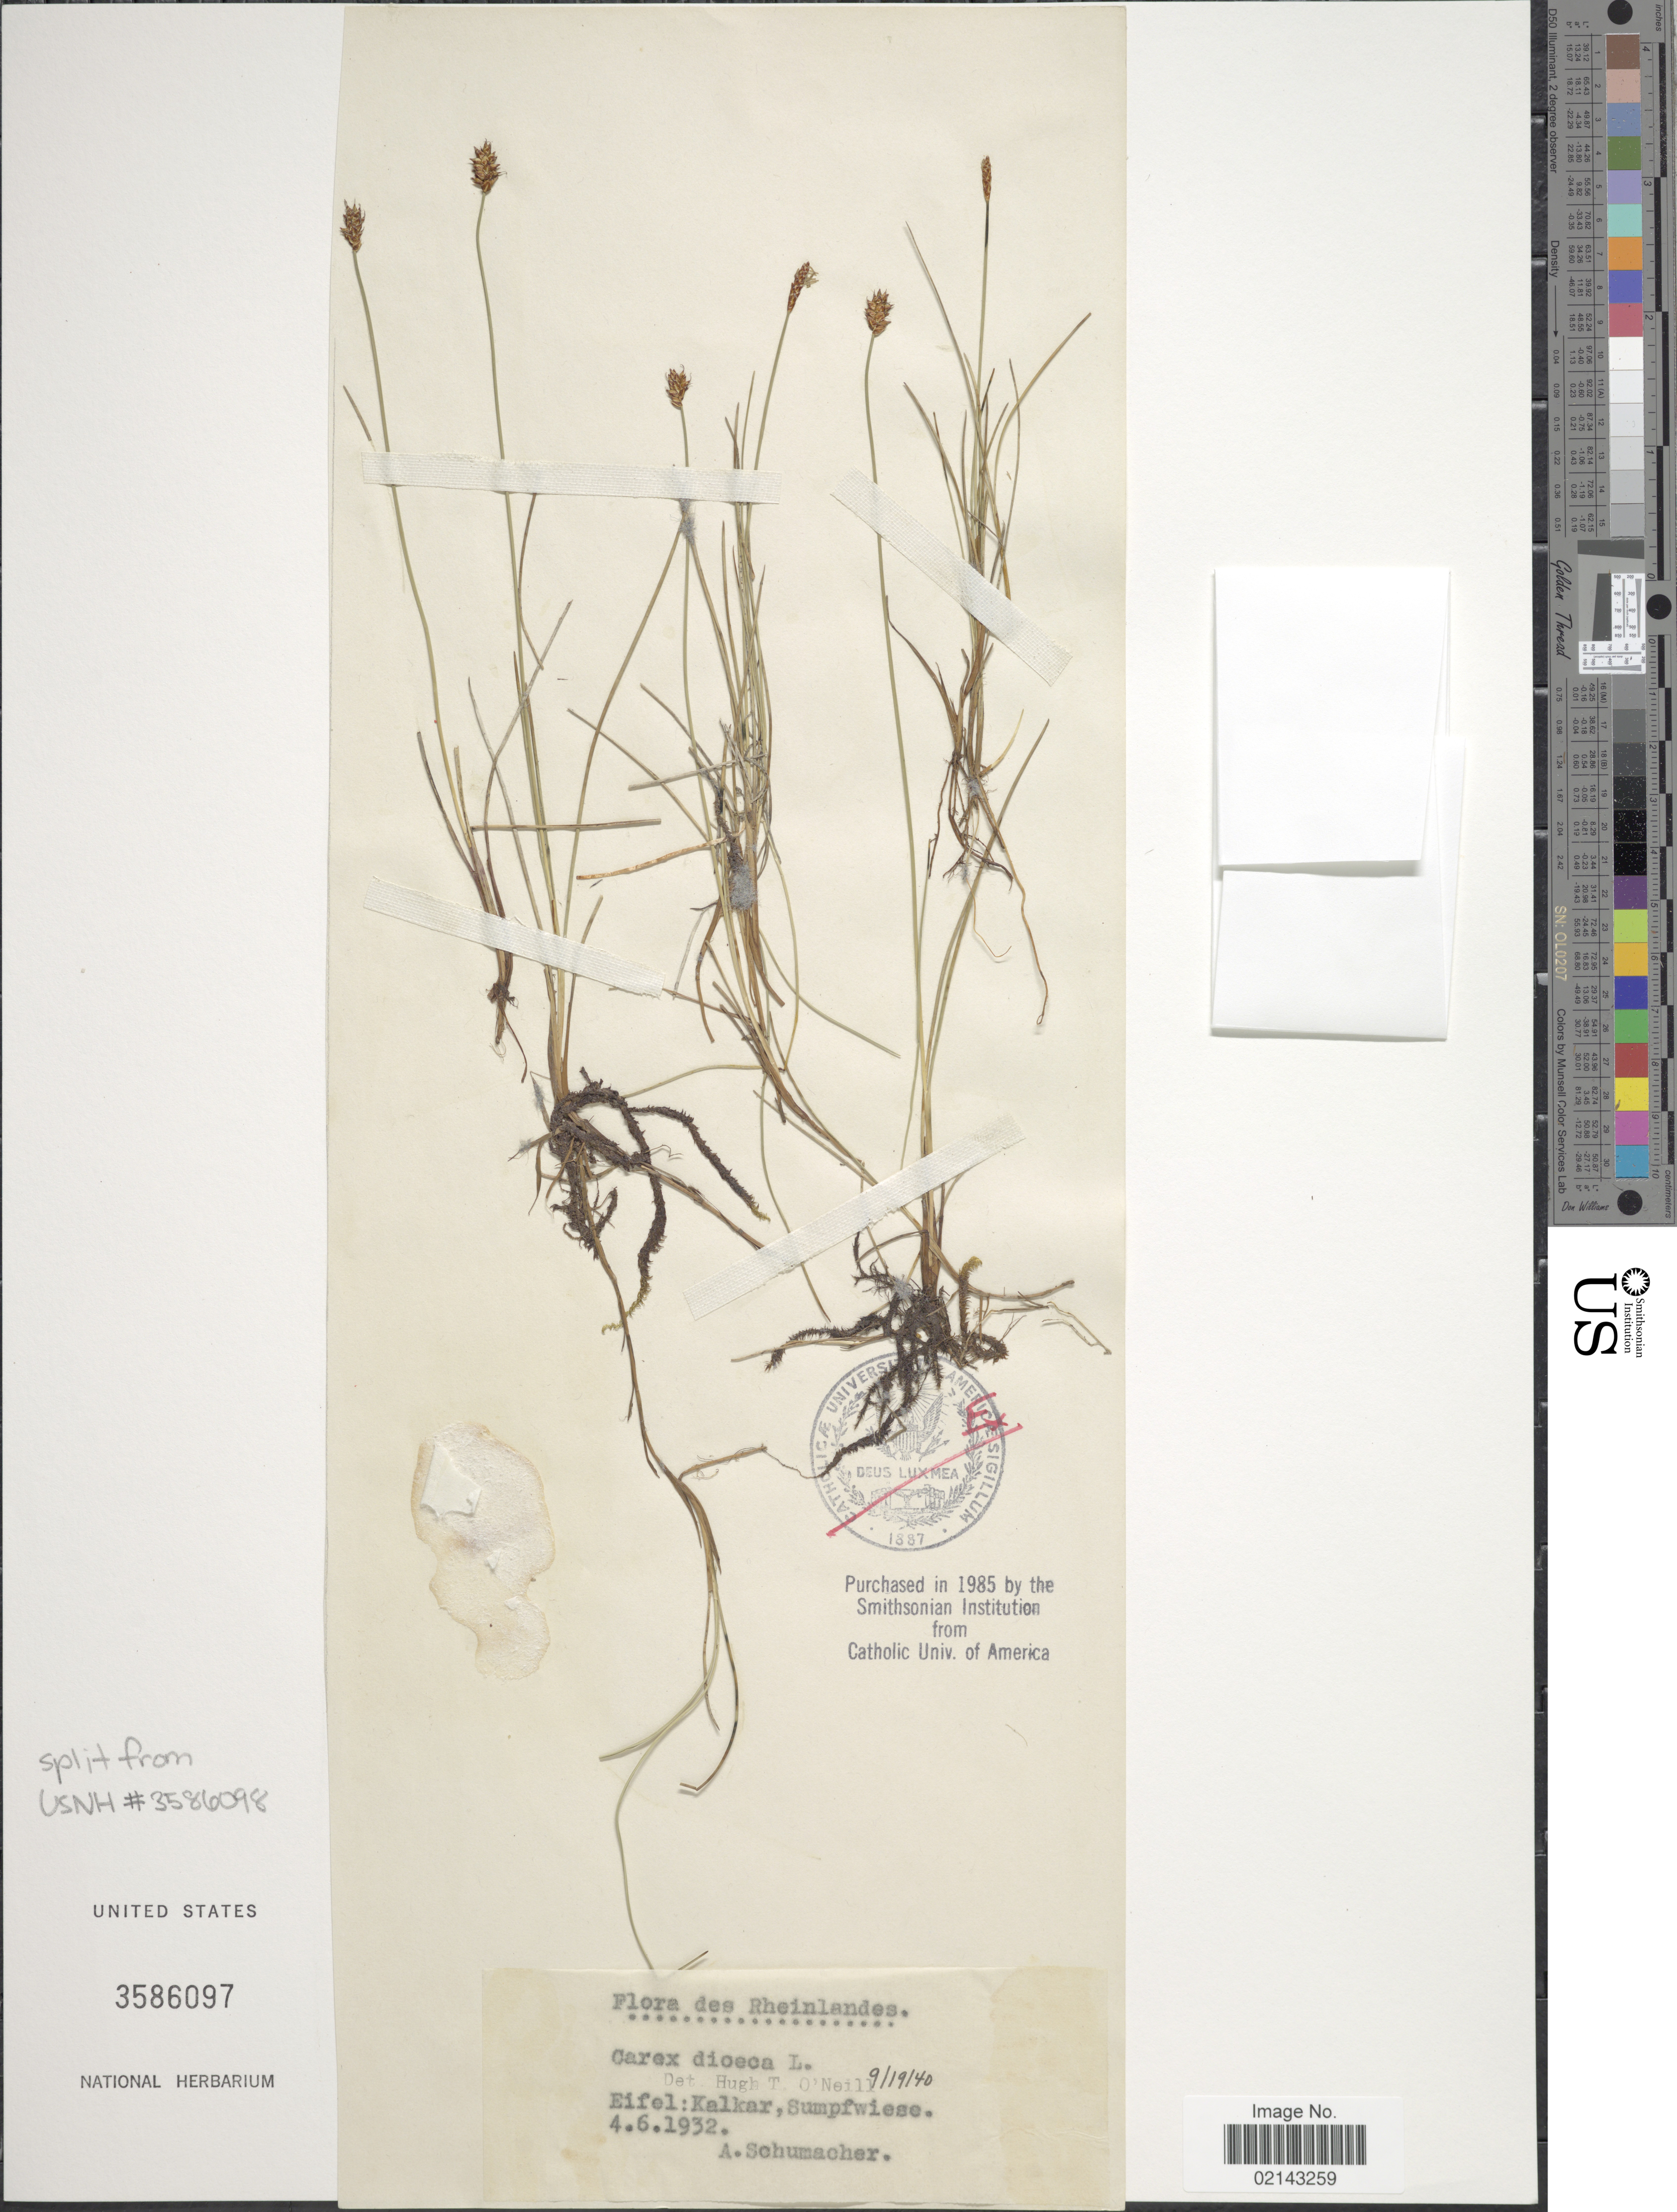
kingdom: Plantae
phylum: Tracheophyta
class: Liliopsida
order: Poales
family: Cyperaceae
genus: Carex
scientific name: Carex dioica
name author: L.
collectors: A. Schumacher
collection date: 1932-06-04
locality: Des Rheinlandes, Eifel: Kalkar, Sumpfwiese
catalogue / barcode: US 3586097